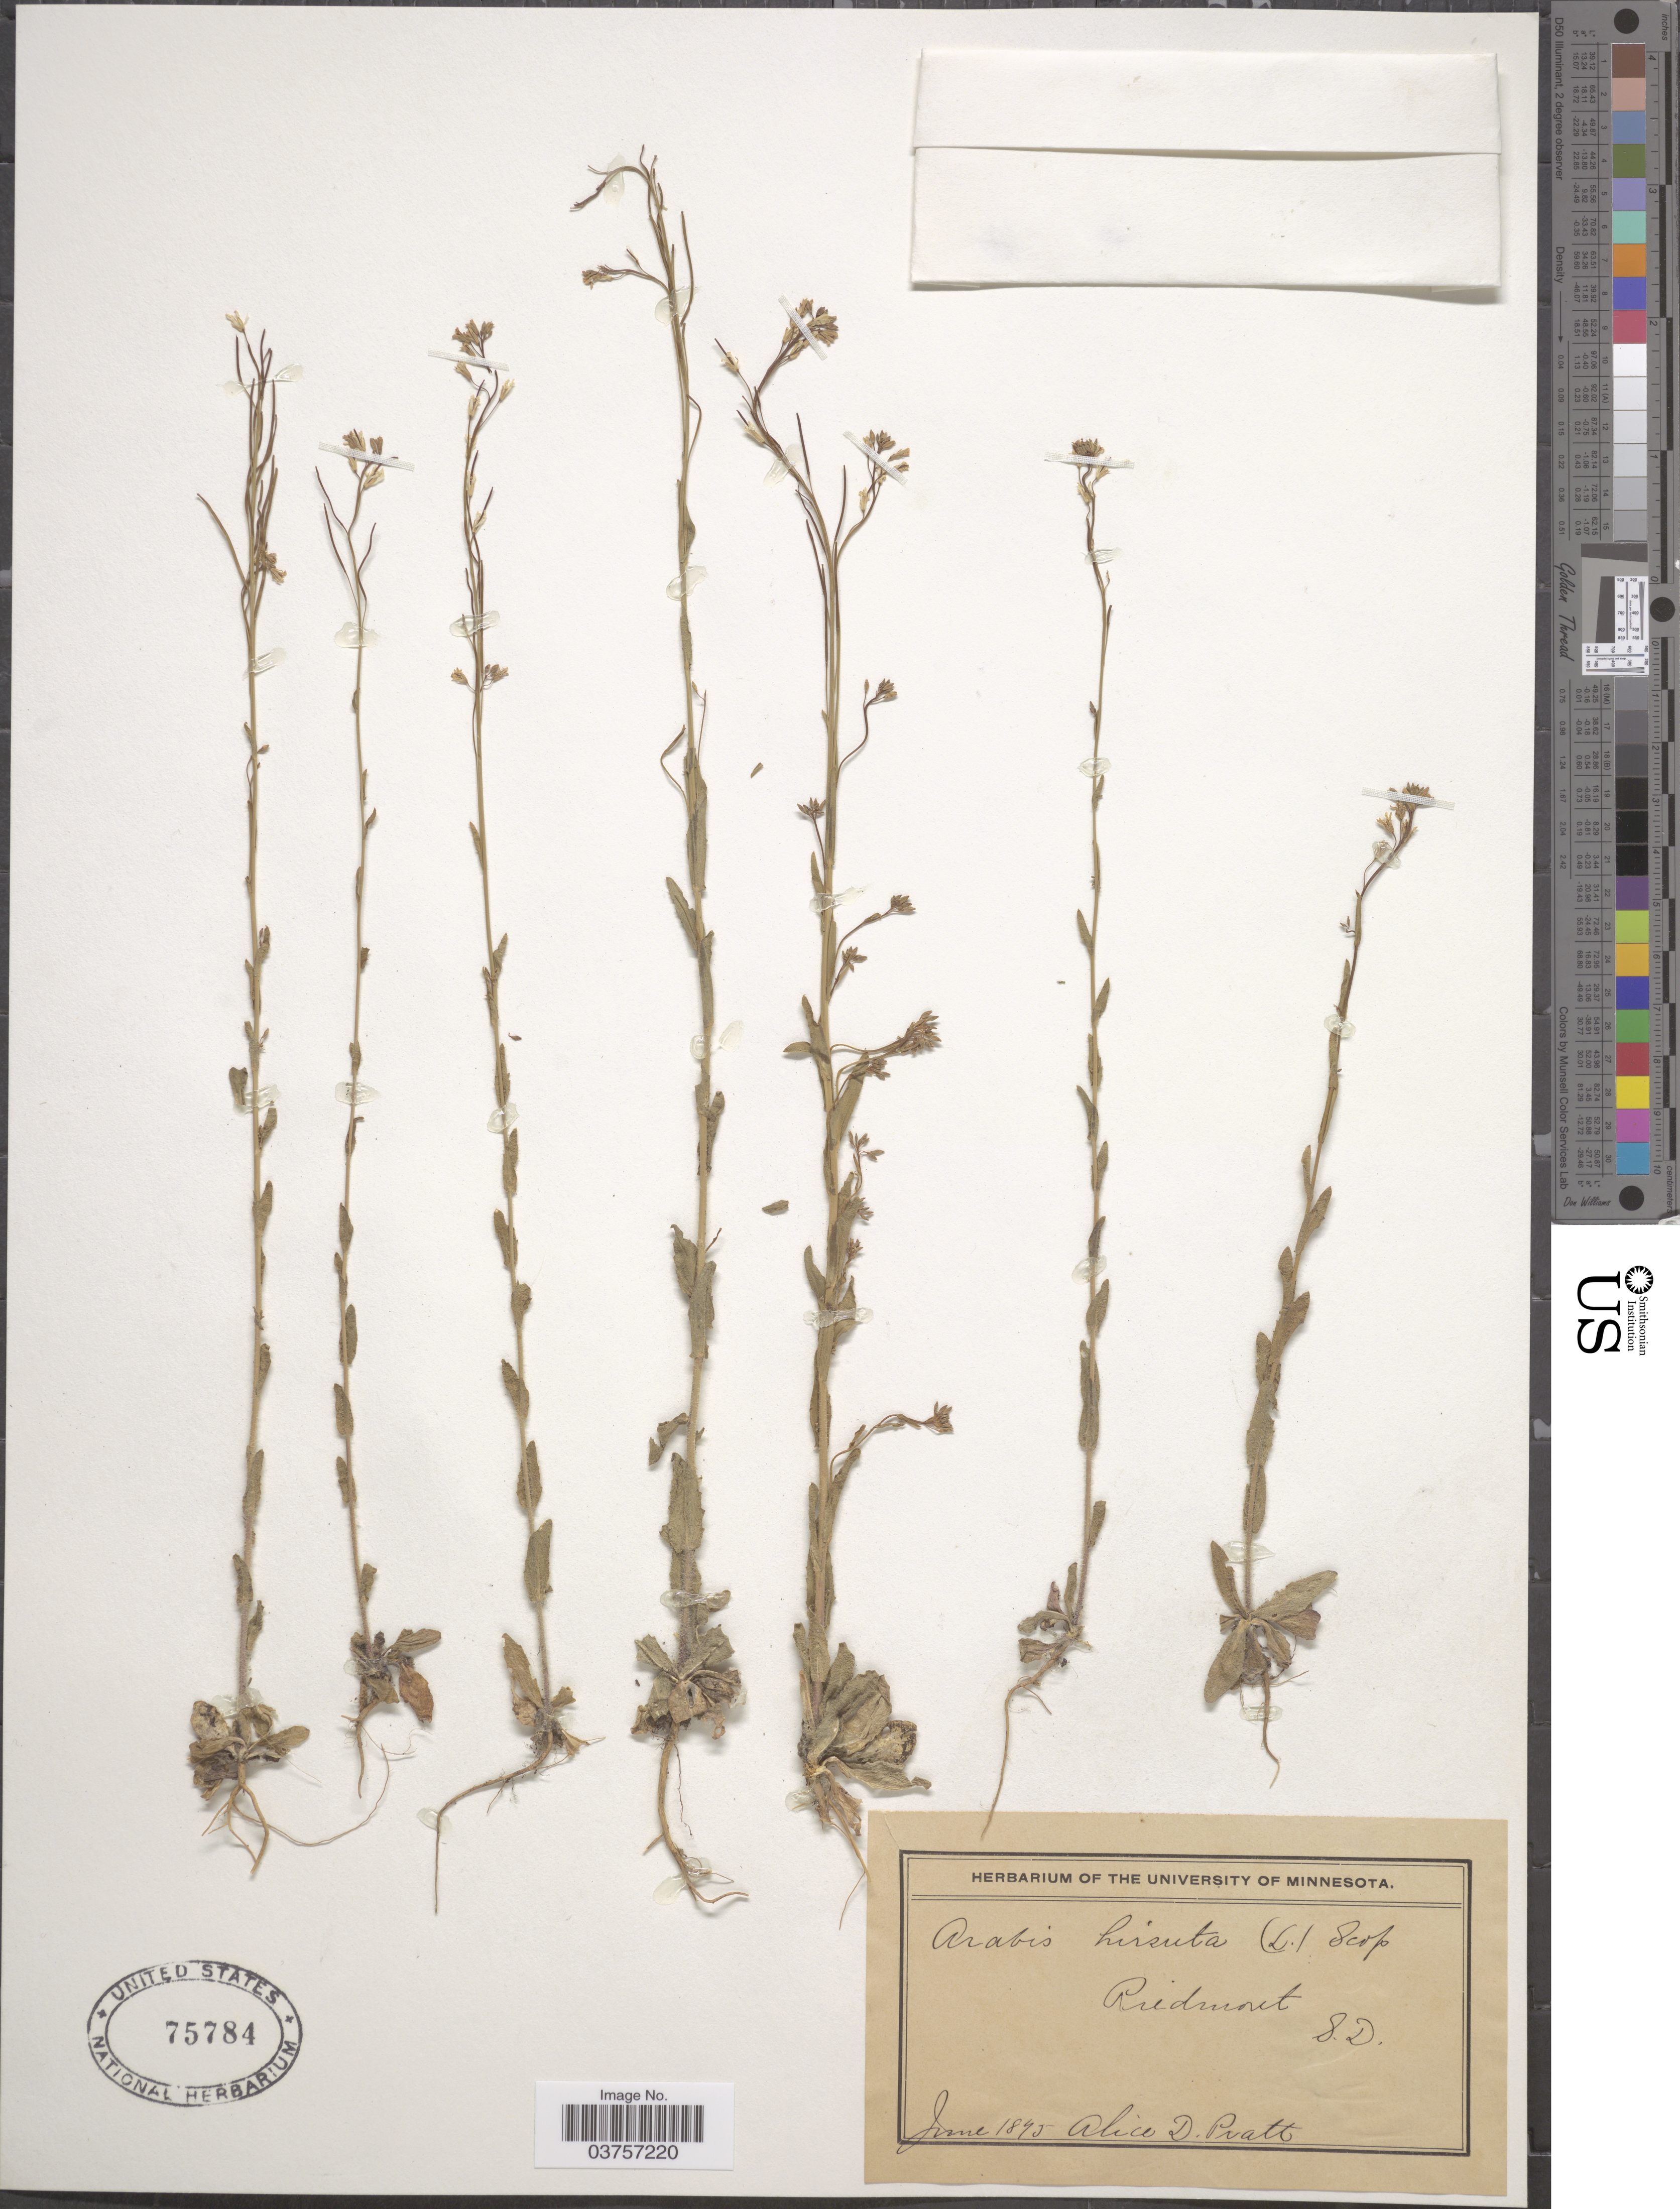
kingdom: Plantae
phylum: Tracheophyta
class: Magnoliopsida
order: Brassicales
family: Brassicaceae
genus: Arabis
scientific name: Arabis hirsuta var. glabrata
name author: Torr. & A. Gray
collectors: A. Pratt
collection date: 1845-06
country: United States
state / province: South Dakota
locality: Piedmont.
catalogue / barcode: US 75784